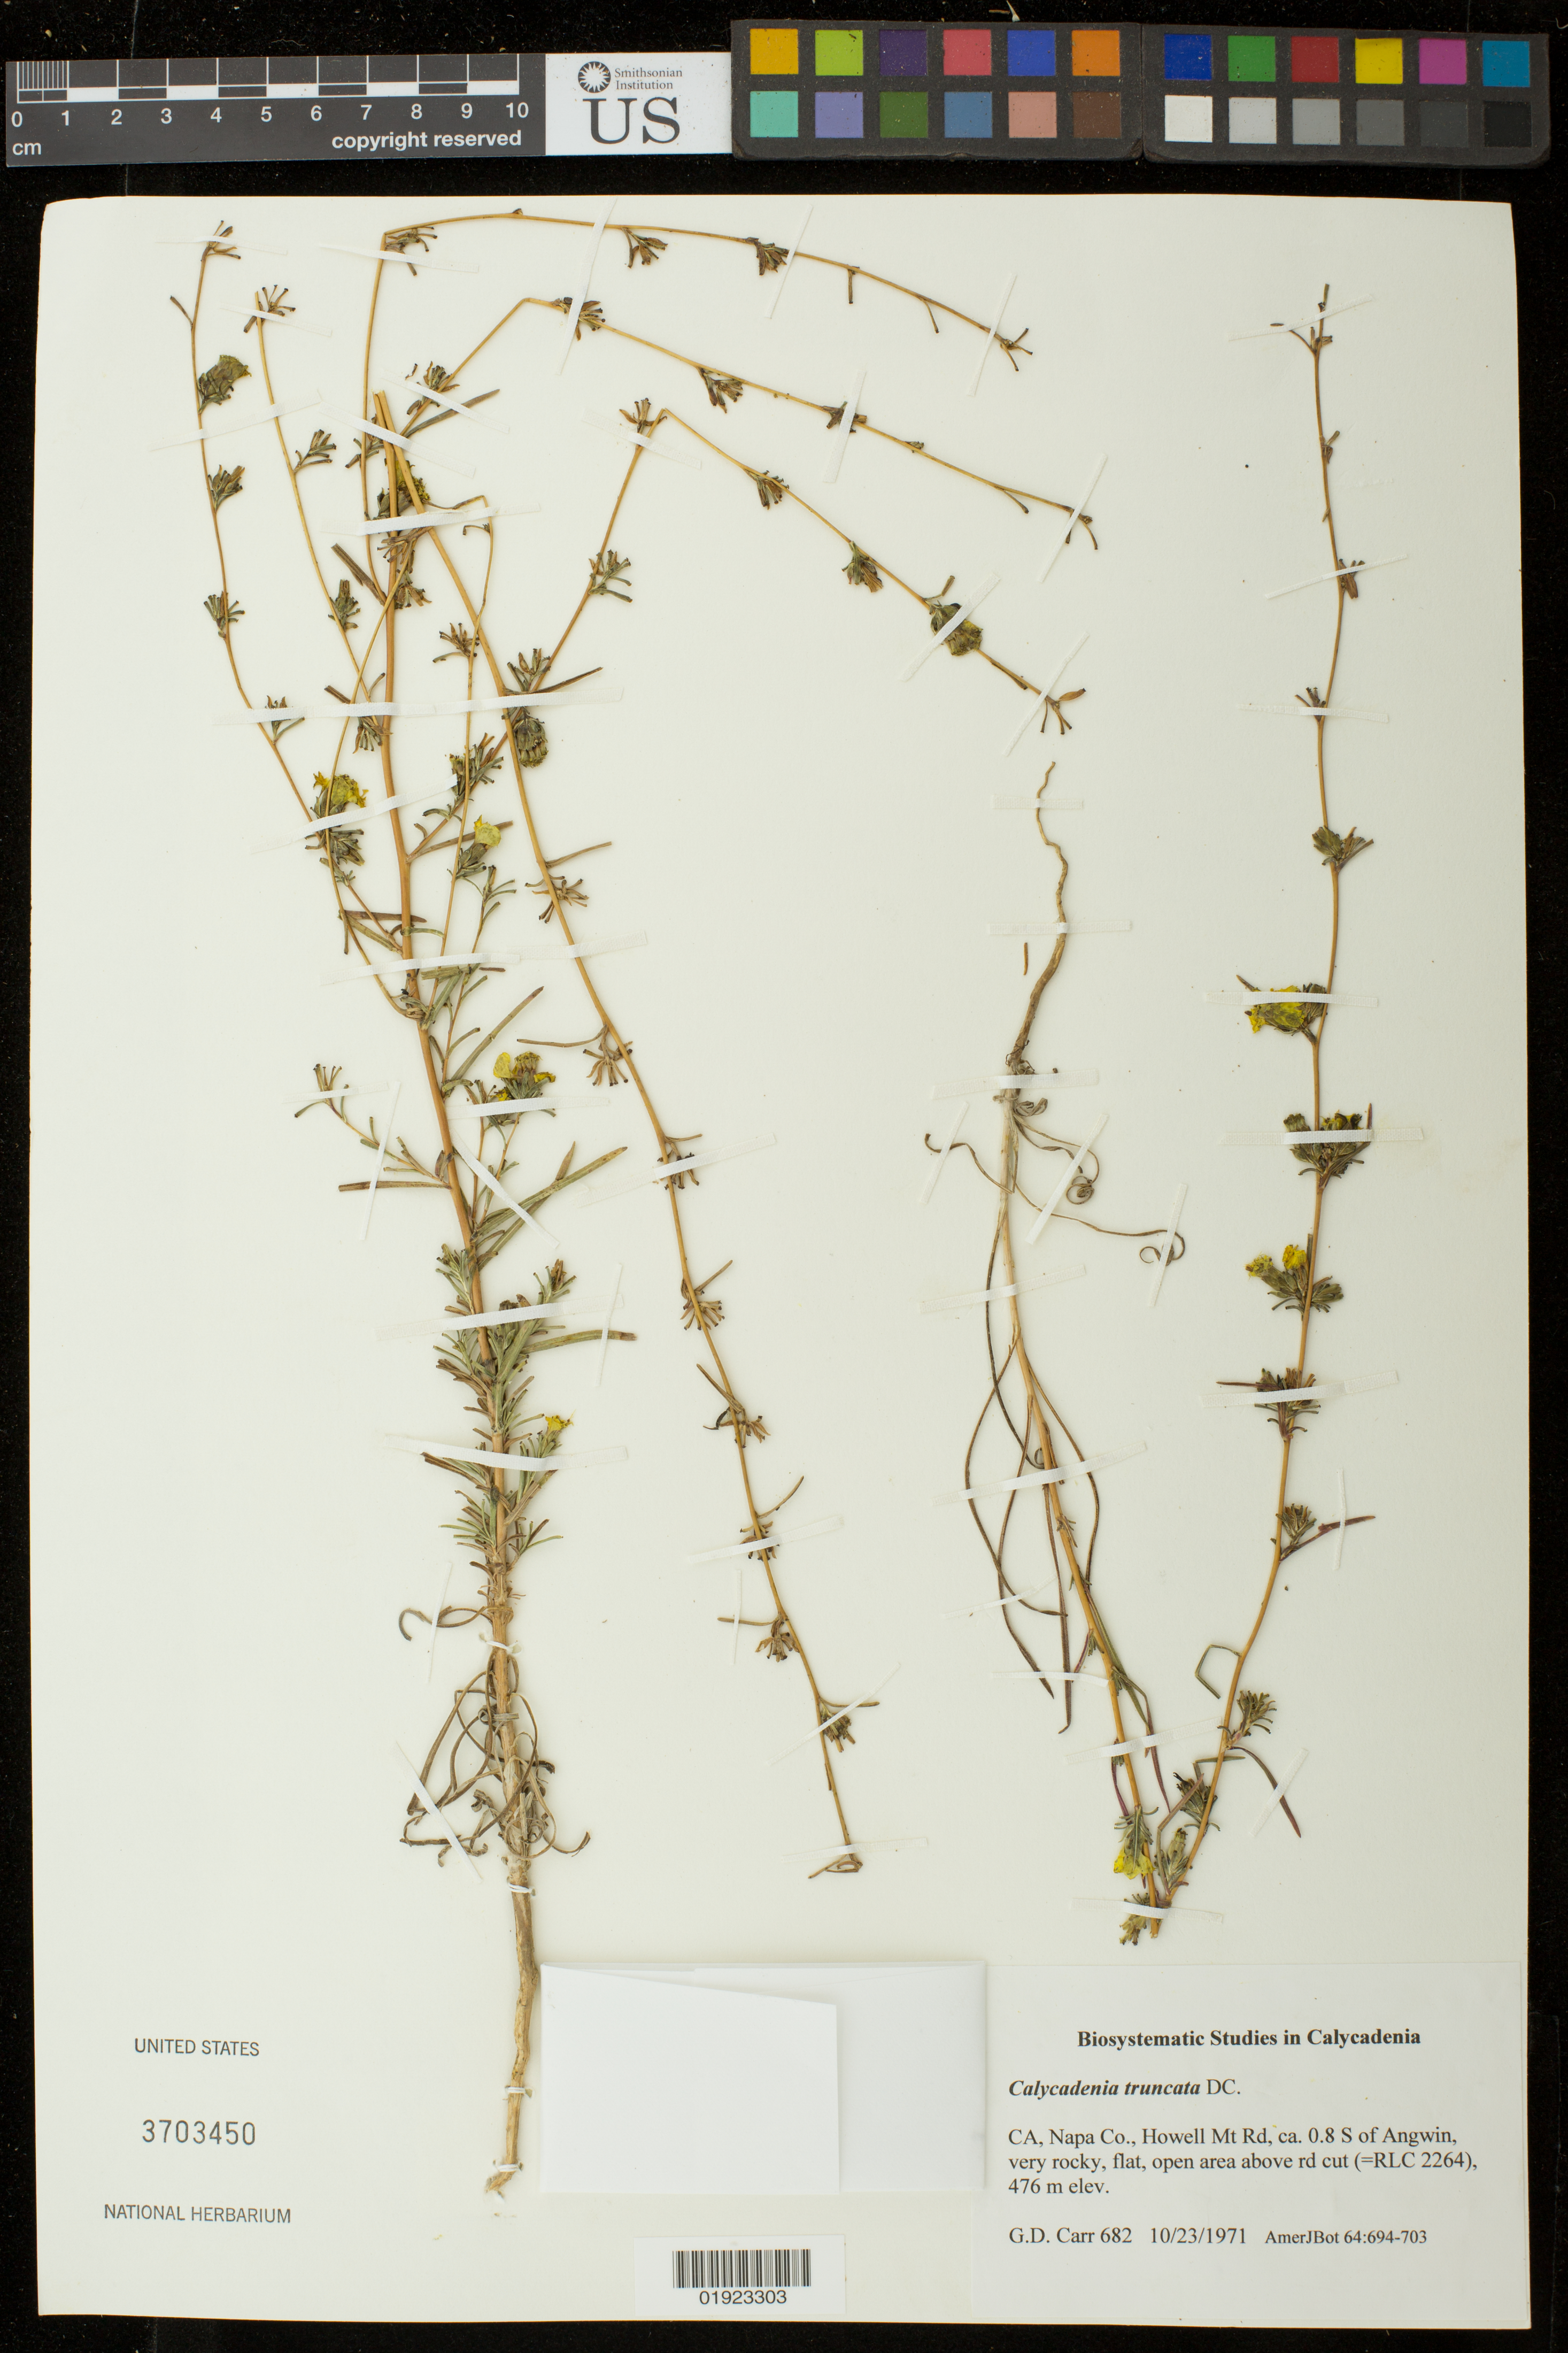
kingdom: Plantae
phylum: Tracheophyta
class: Magnoliopsida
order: Asterales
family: Asteraceae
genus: Calycadenia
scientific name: Calycadenia truncata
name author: DC.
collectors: G. D. Carr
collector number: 682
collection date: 1971-10-23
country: United States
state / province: California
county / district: Napa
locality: Howell Mt Rd, ca. 0.8 S of Angwin.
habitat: Very rocky, flat, open area above rd cut.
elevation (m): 476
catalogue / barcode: US 3703450